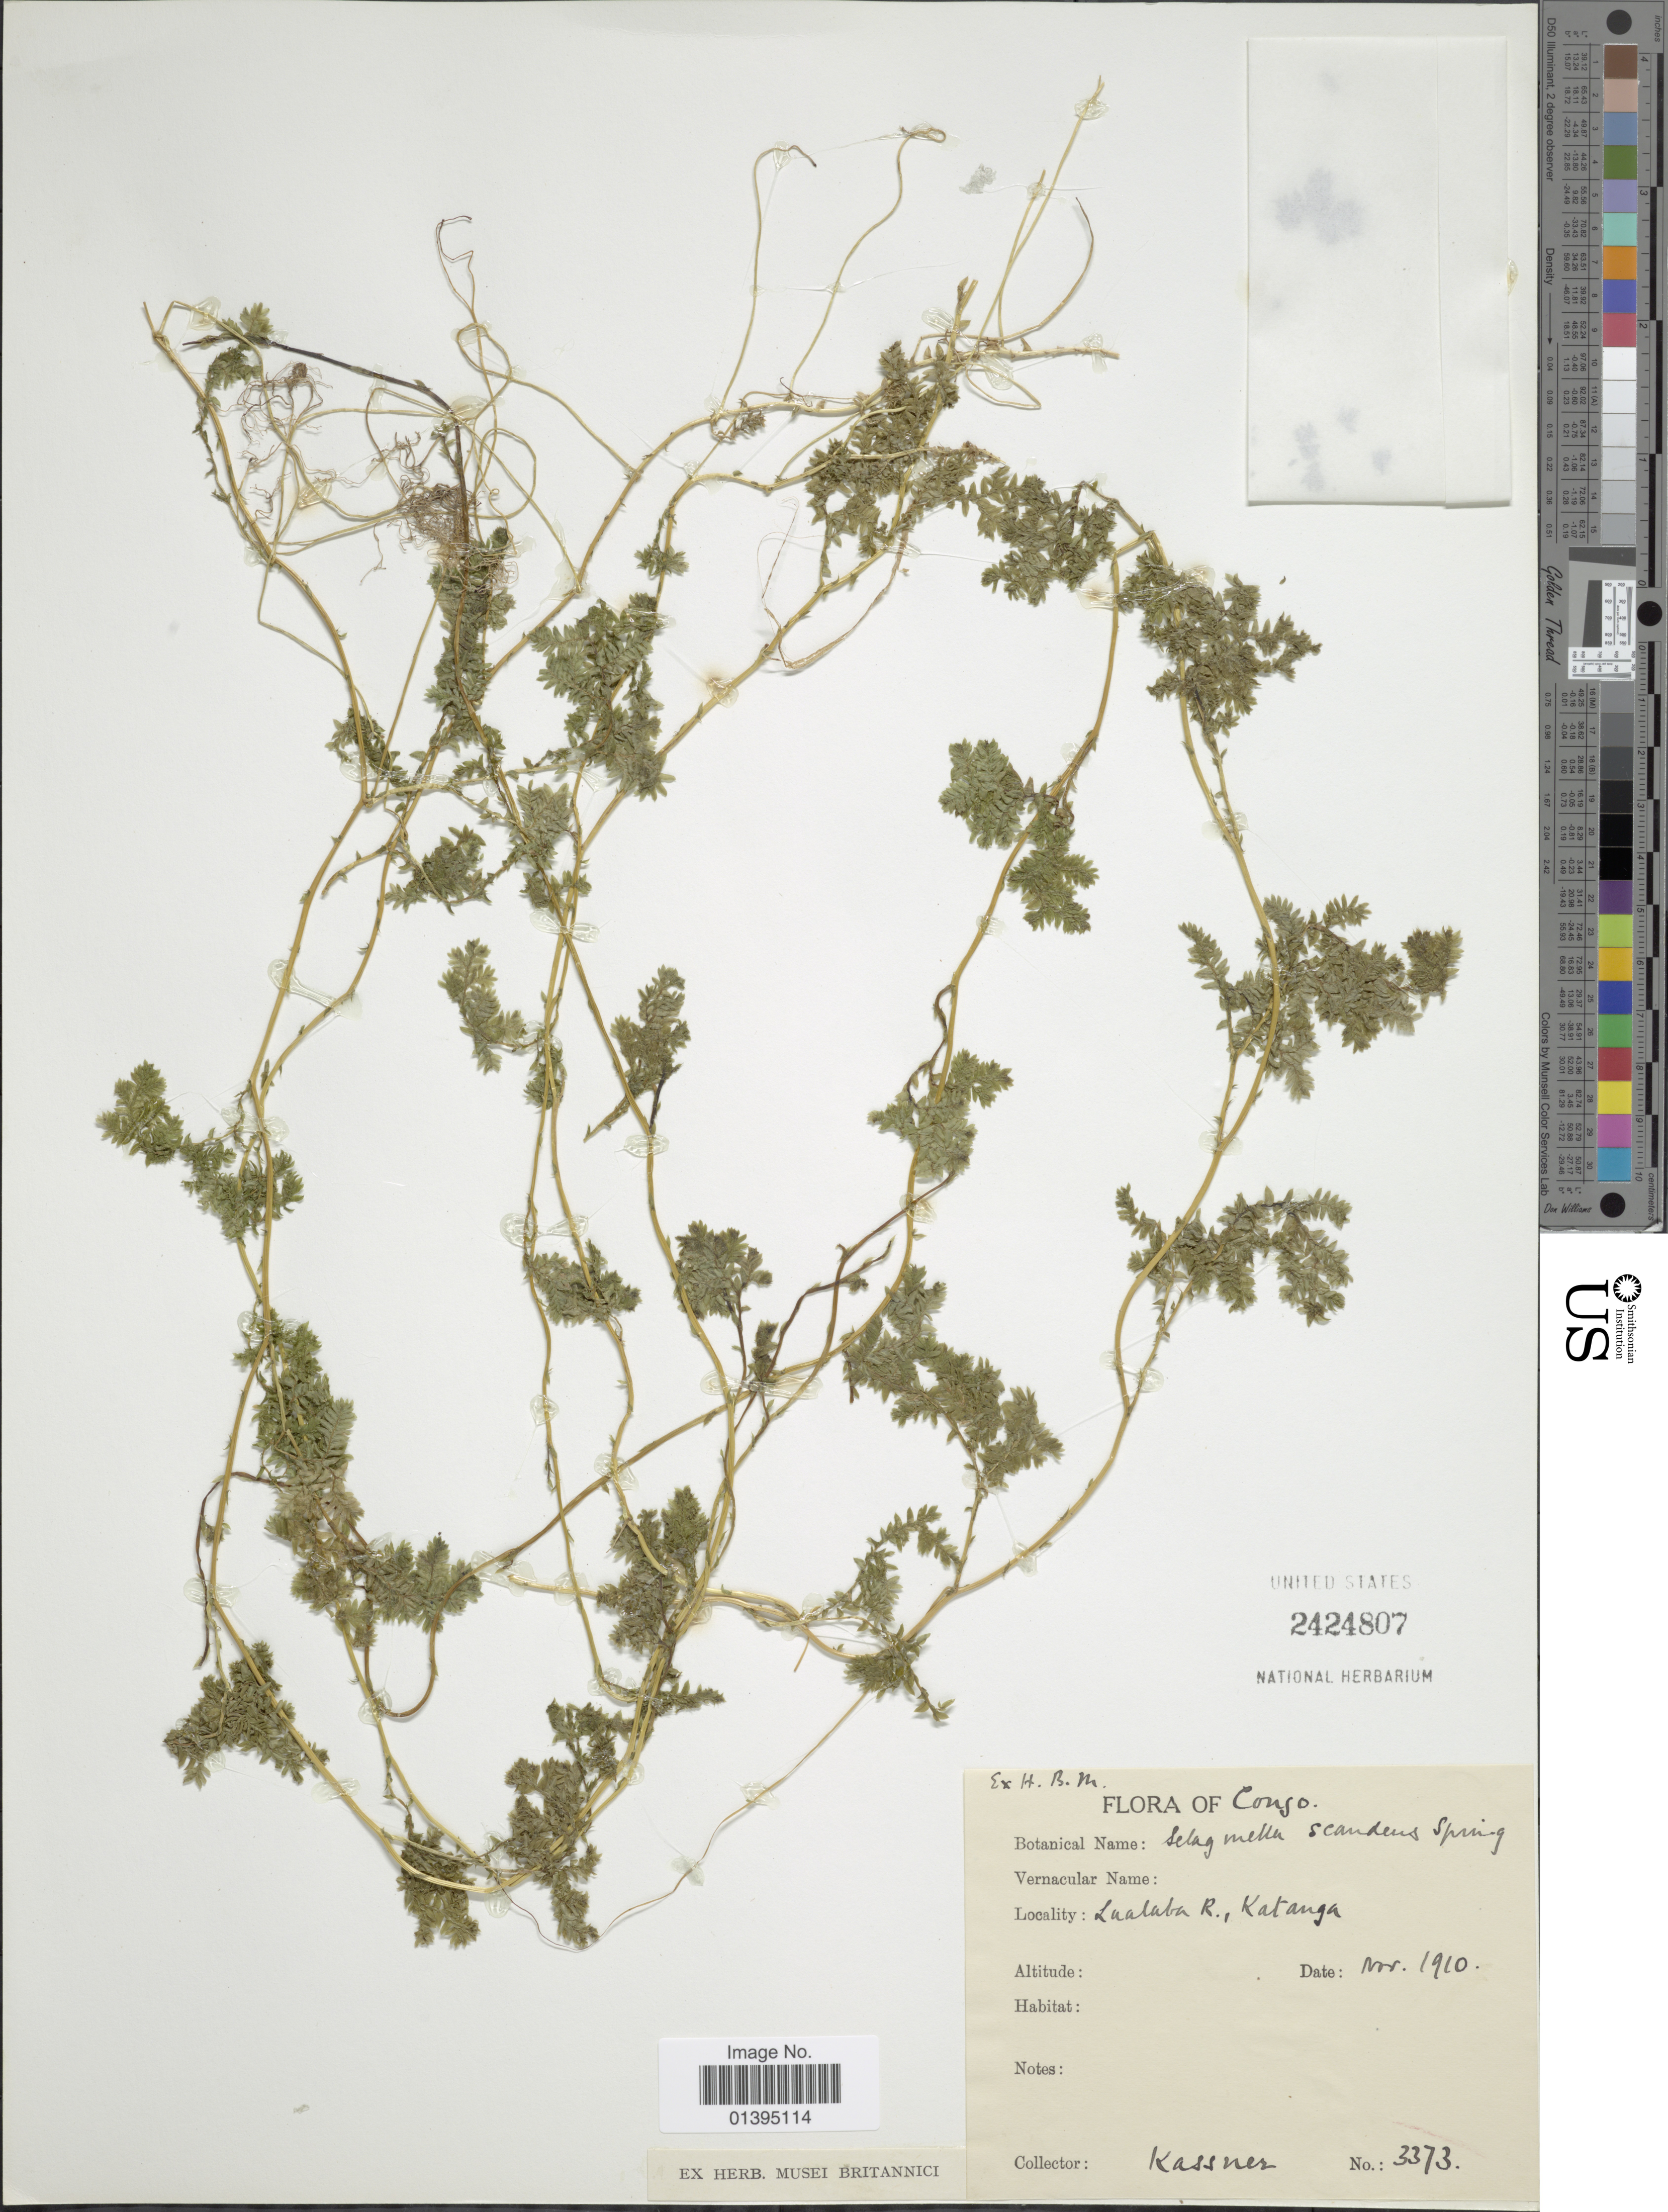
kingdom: Plantae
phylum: Tracheophyta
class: Lycopodiopsida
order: Selaginellales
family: Selaginellaceae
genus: Selaginella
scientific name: Selaginella scandens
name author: P. Beauv.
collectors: Kassner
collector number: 3373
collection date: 1910-11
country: Congo, Democratic Republic of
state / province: Haut-Lomami / Tanganyika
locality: Congo, Lualaba R.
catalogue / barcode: US 2424807